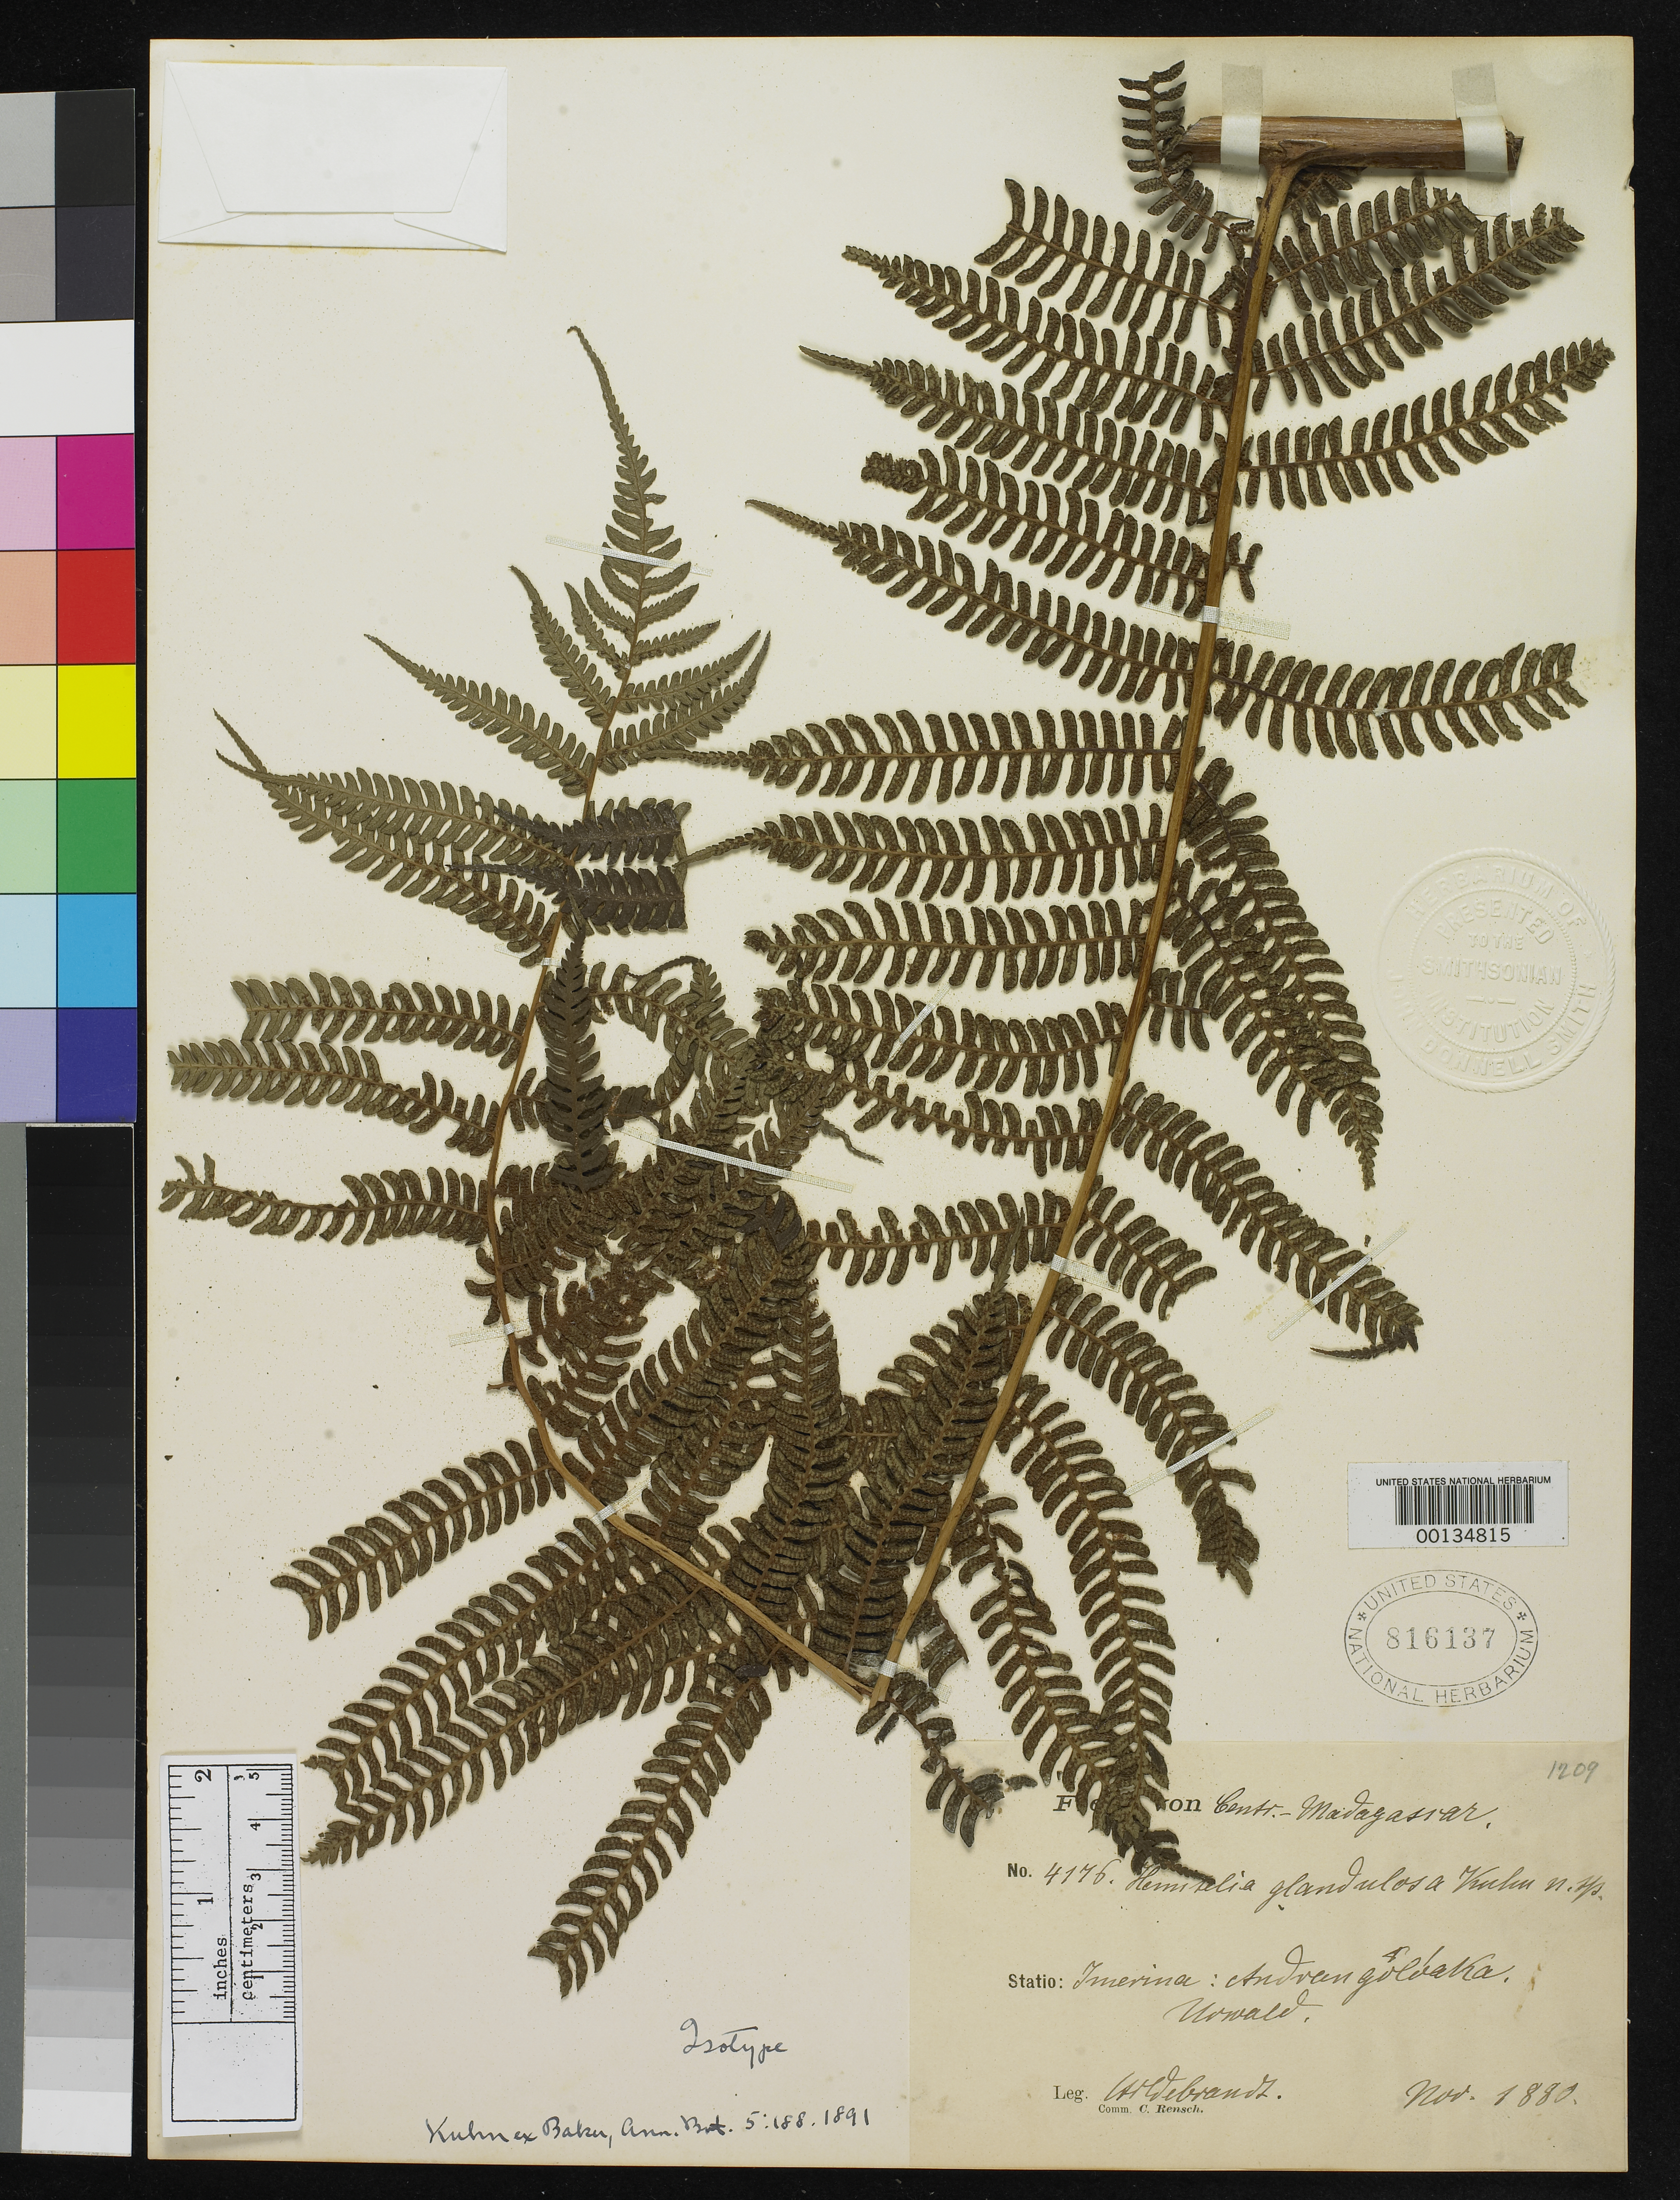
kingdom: Plantae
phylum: Tracheophyta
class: Polypodiopsida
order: Cyatheales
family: Cyatheaceae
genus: Hemitelia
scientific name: Hemitelia glandulosa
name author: Kuhn ex Baker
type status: Type Collection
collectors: J. Hildebrandt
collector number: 4176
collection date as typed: Nov 1880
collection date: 1880-11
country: Madagascar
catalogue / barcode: US 816137